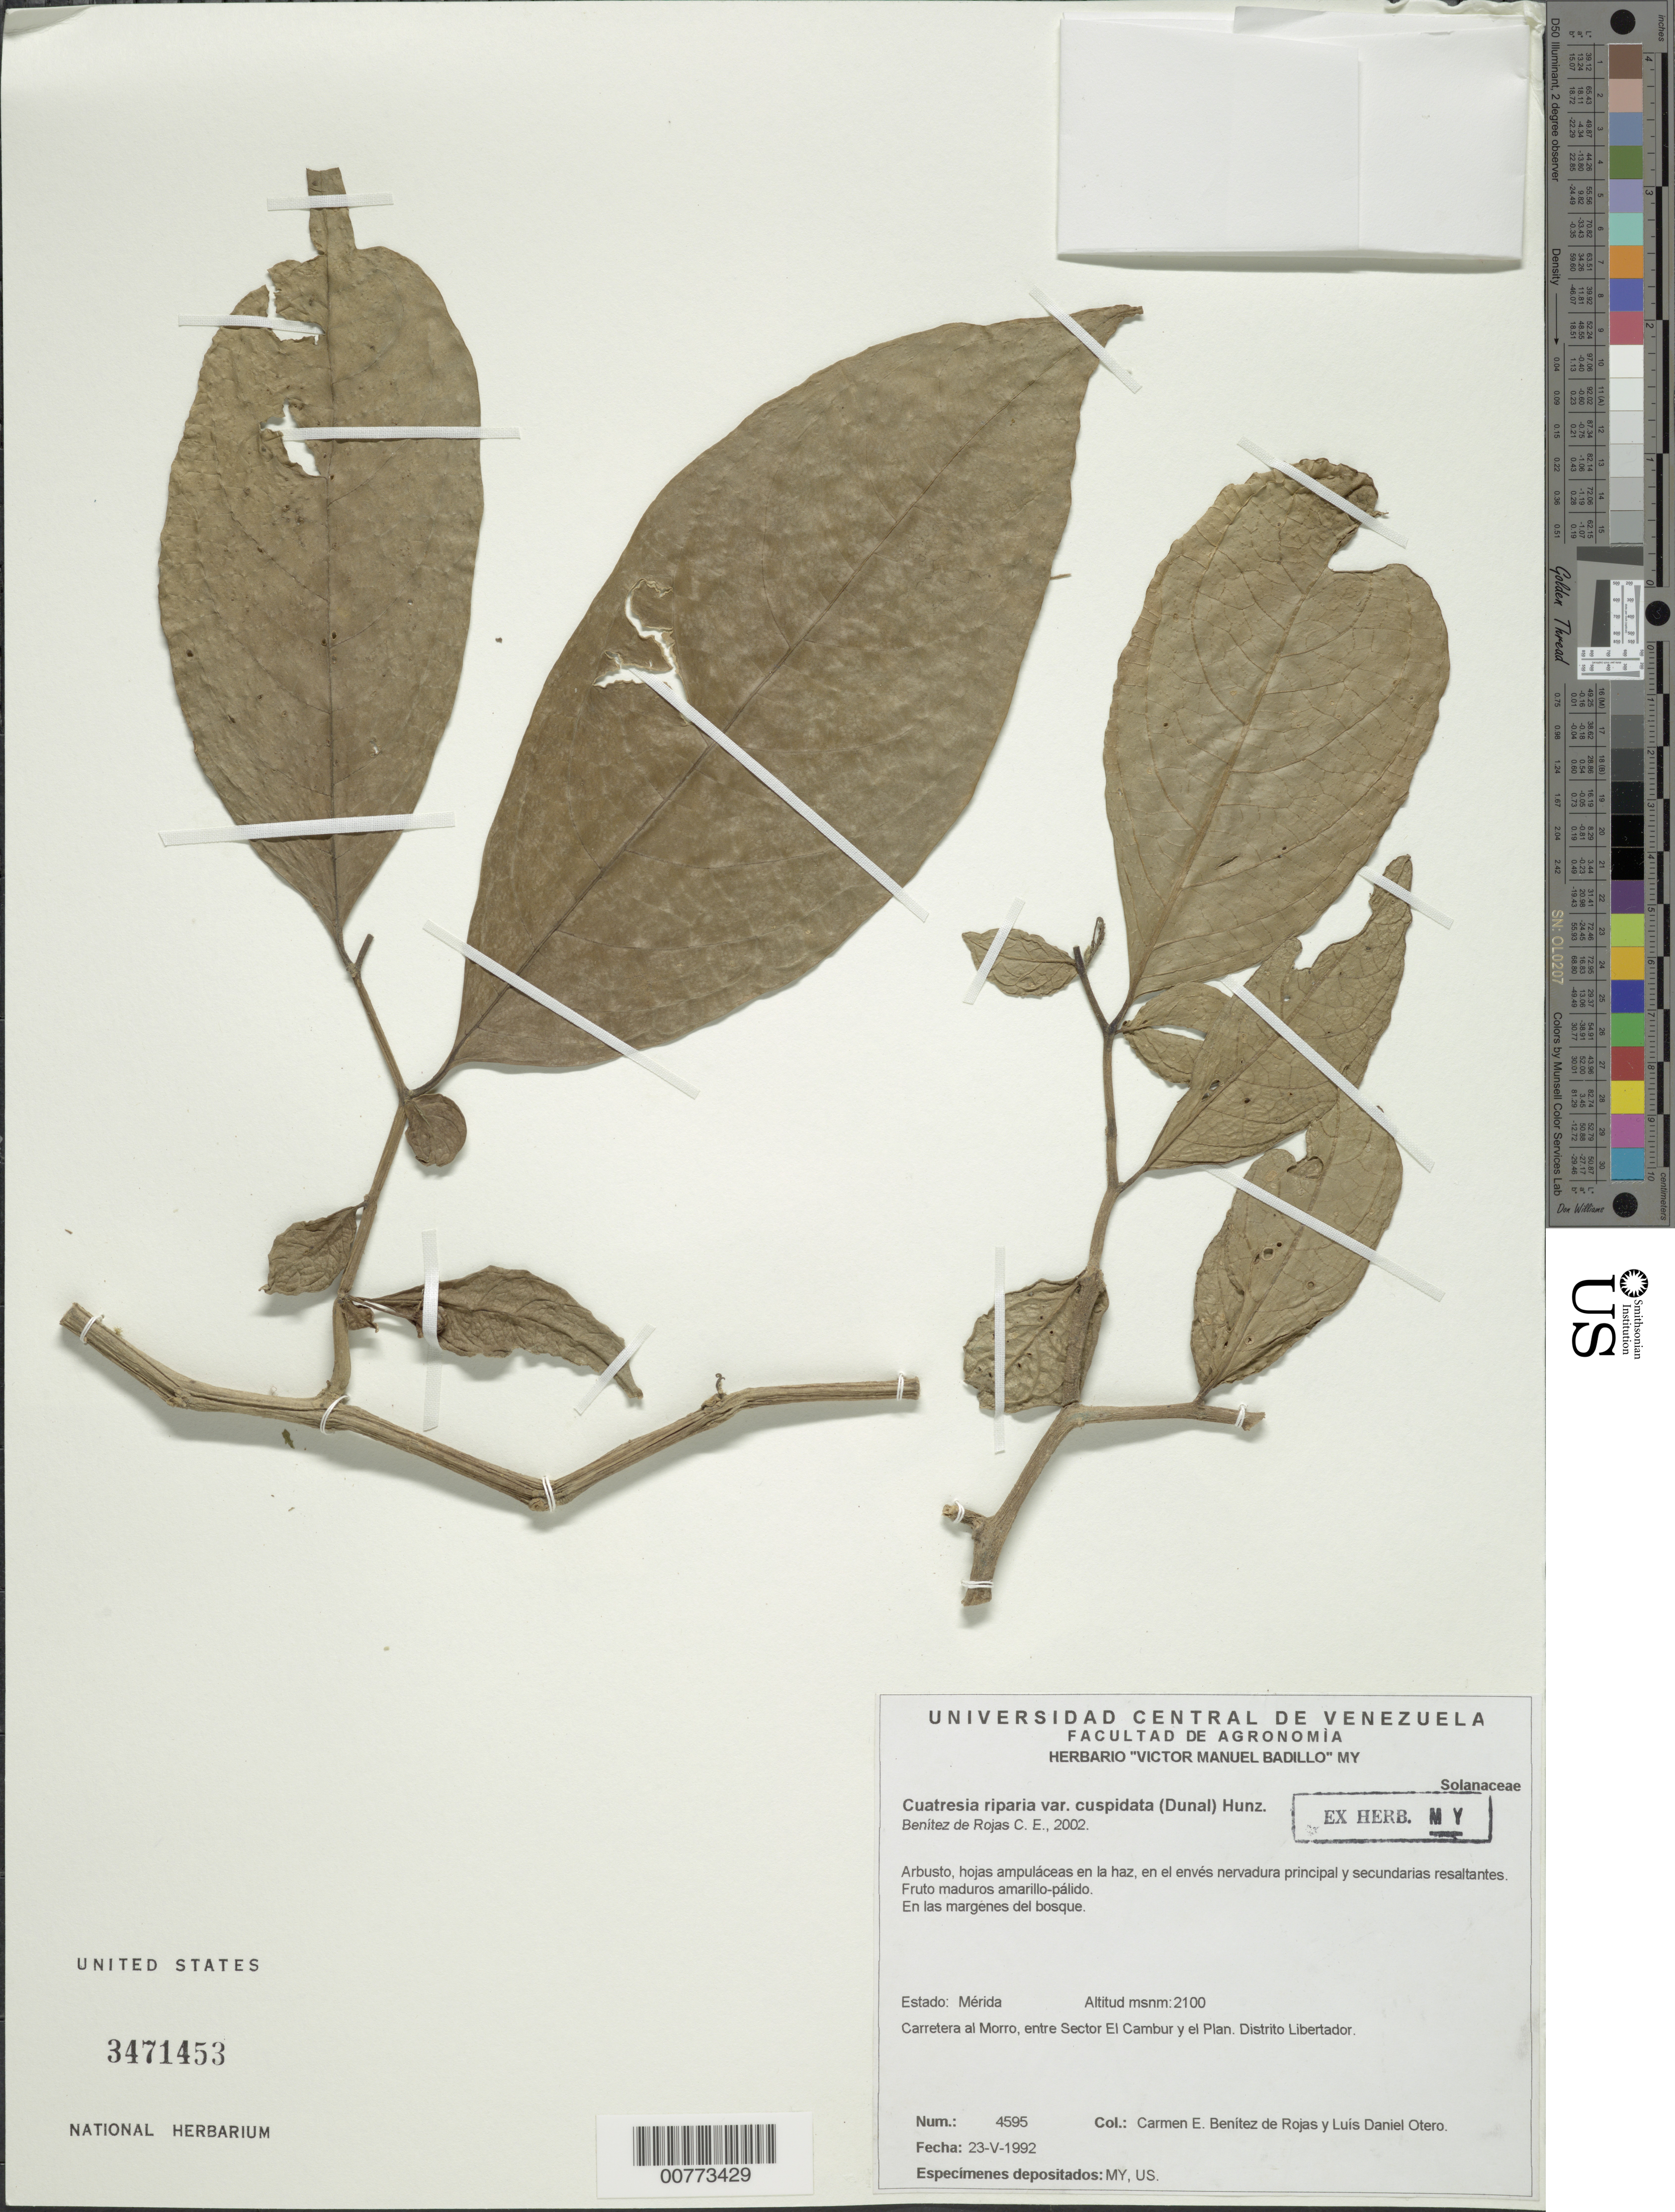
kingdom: Plantae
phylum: Tracheophyta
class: Magnoliopsida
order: Solanales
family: Solanaceae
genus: Cuatresia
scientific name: Cuatresia riparia var. cuspidata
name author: (Dunal) Hunz.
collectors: C. E. Benítez de Rojas & L. Otero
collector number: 4595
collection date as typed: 23 May 1992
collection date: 1992-05-23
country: Venezuela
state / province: Mérida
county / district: Libertador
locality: Carretera al Morro, entre Sector El Cambur y el Plan.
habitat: Margenes del bosque.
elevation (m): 2100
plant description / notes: MY, US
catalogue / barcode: US 3471453